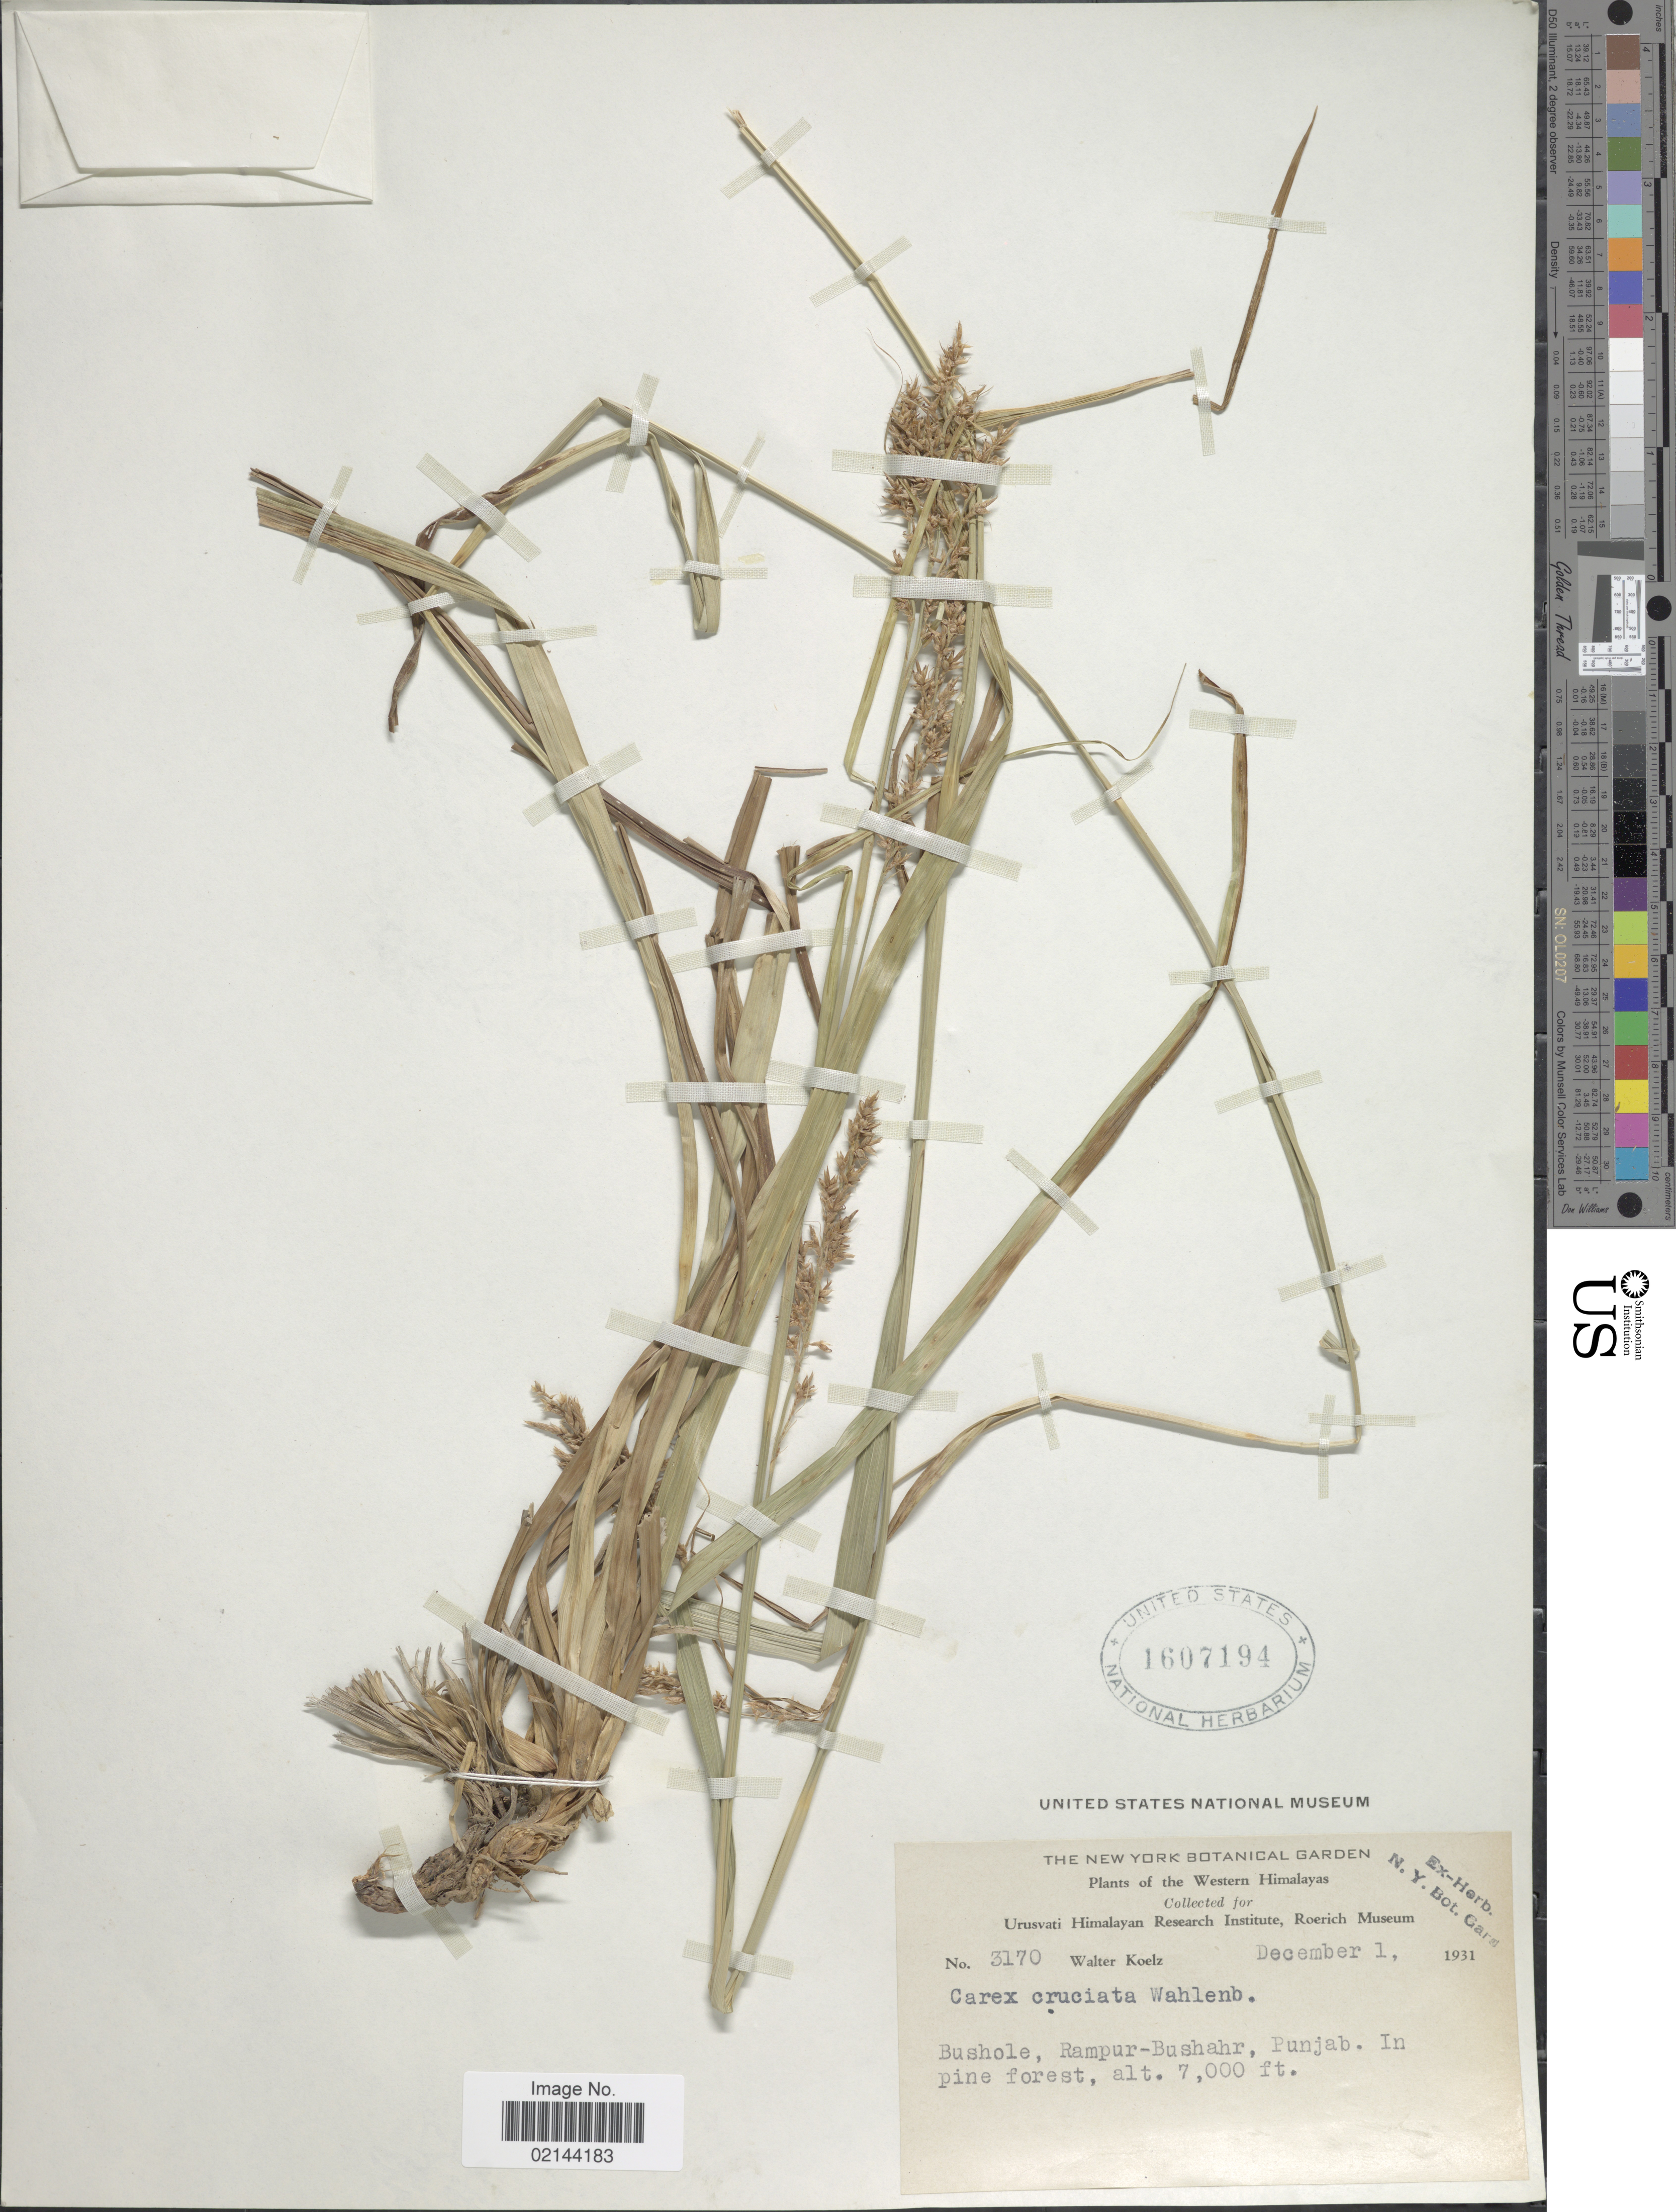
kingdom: Plantae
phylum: Tracheophyta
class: Liliopsida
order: Poales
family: Cyperaceae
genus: Carex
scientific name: Carex cruciata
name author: Wahlenb.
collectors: W. N. Koelz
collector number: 3170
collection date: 1931-12-01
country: India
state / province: Himachal Pradesh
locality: The Western Himalayas, Bushole, Rampur-Bushahr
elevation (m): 2134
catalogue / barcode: US 1607194